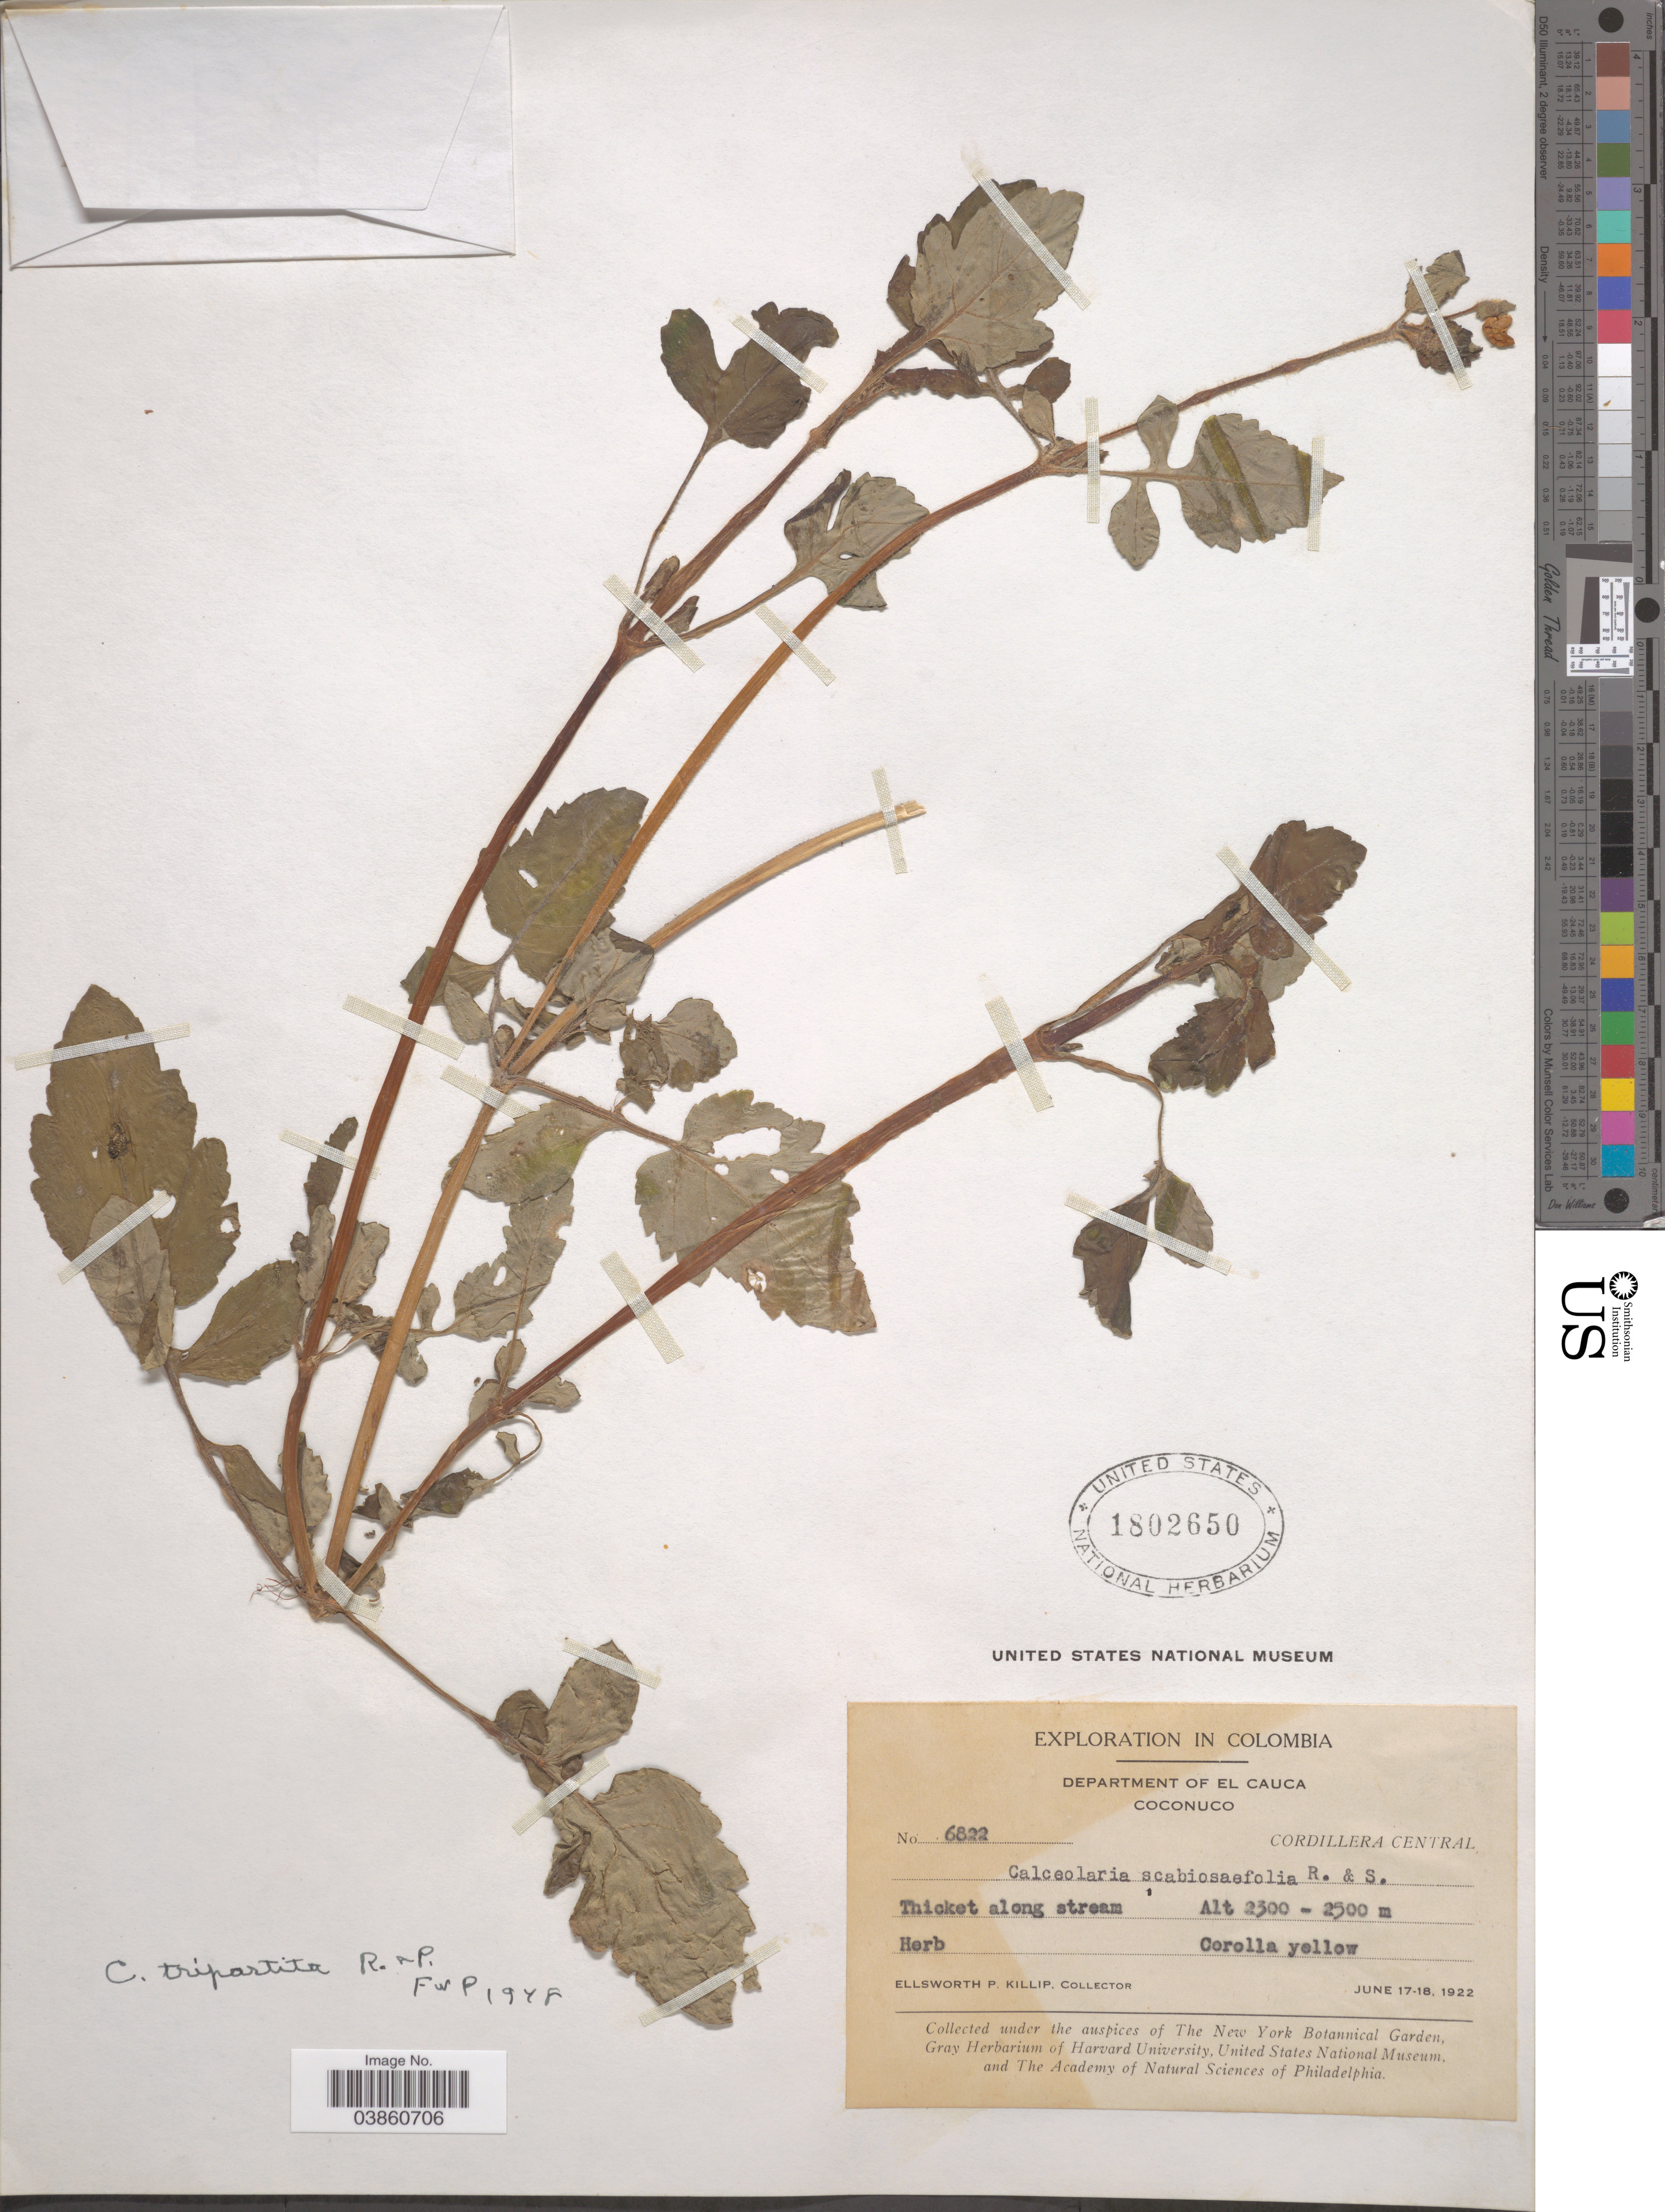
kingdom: Plantae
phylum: Tracheophyta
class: Magnoliopsida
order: Lamiales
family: Calceolariaceae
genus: Calceolaria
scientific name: Calceolaria tripartita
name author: Ruiz & Pav.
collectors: E. P. Killip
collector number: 6822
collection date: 1922-06-17/1922-06-18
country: Colombia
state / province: Cauca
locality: Department of El Cauca. Coconuco. Cordillera Central.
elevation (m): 2300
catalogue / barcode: US 1802650